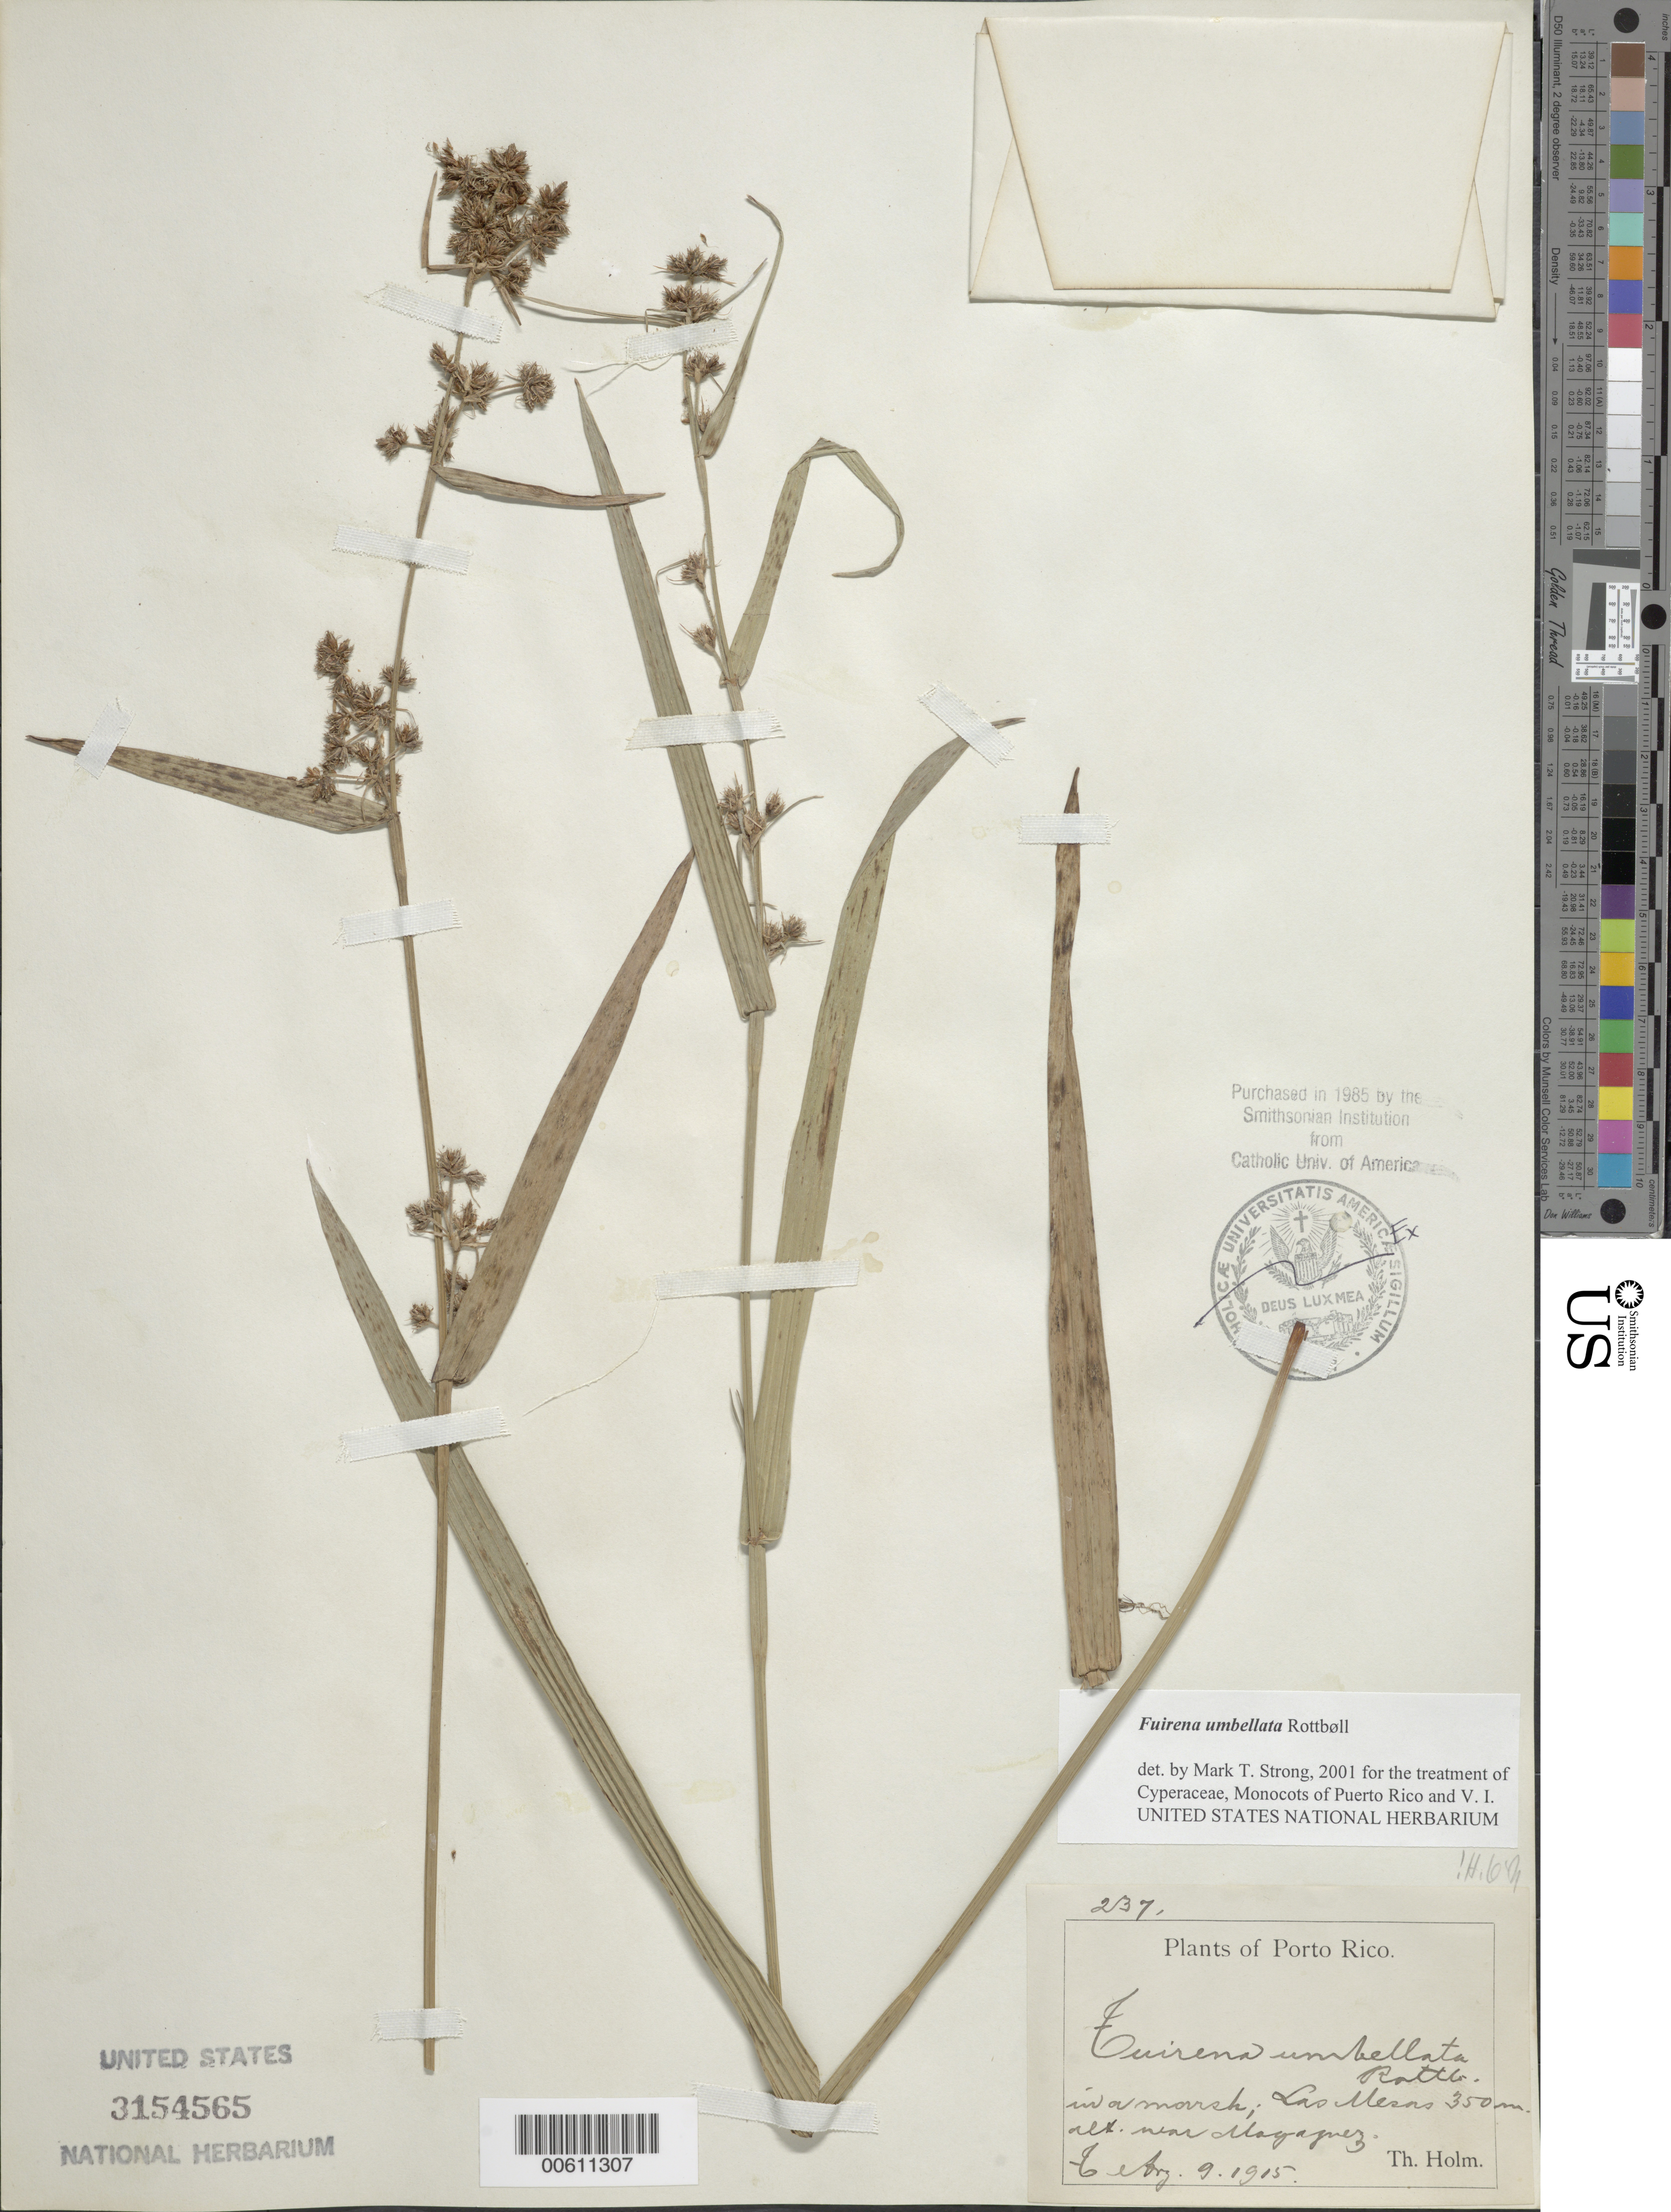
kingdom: Plantae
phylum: Tracheophyta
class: Liliopsida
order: Poales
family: Cyperaceae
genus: Fuirena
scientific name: Fuirena umbellata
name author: Rottb.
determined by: Strong, M. T., (US), Smithsonian Institution - National Museum of Natural History (UNITED STATES)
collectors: H. T. Holm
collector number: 237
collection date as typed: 09 Aug 1915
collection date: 1915-08-09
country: Puerto Rico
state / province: Mayagüez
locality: Las Mesas.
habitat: In a marsh.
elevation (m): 350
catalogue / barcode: US 3154565